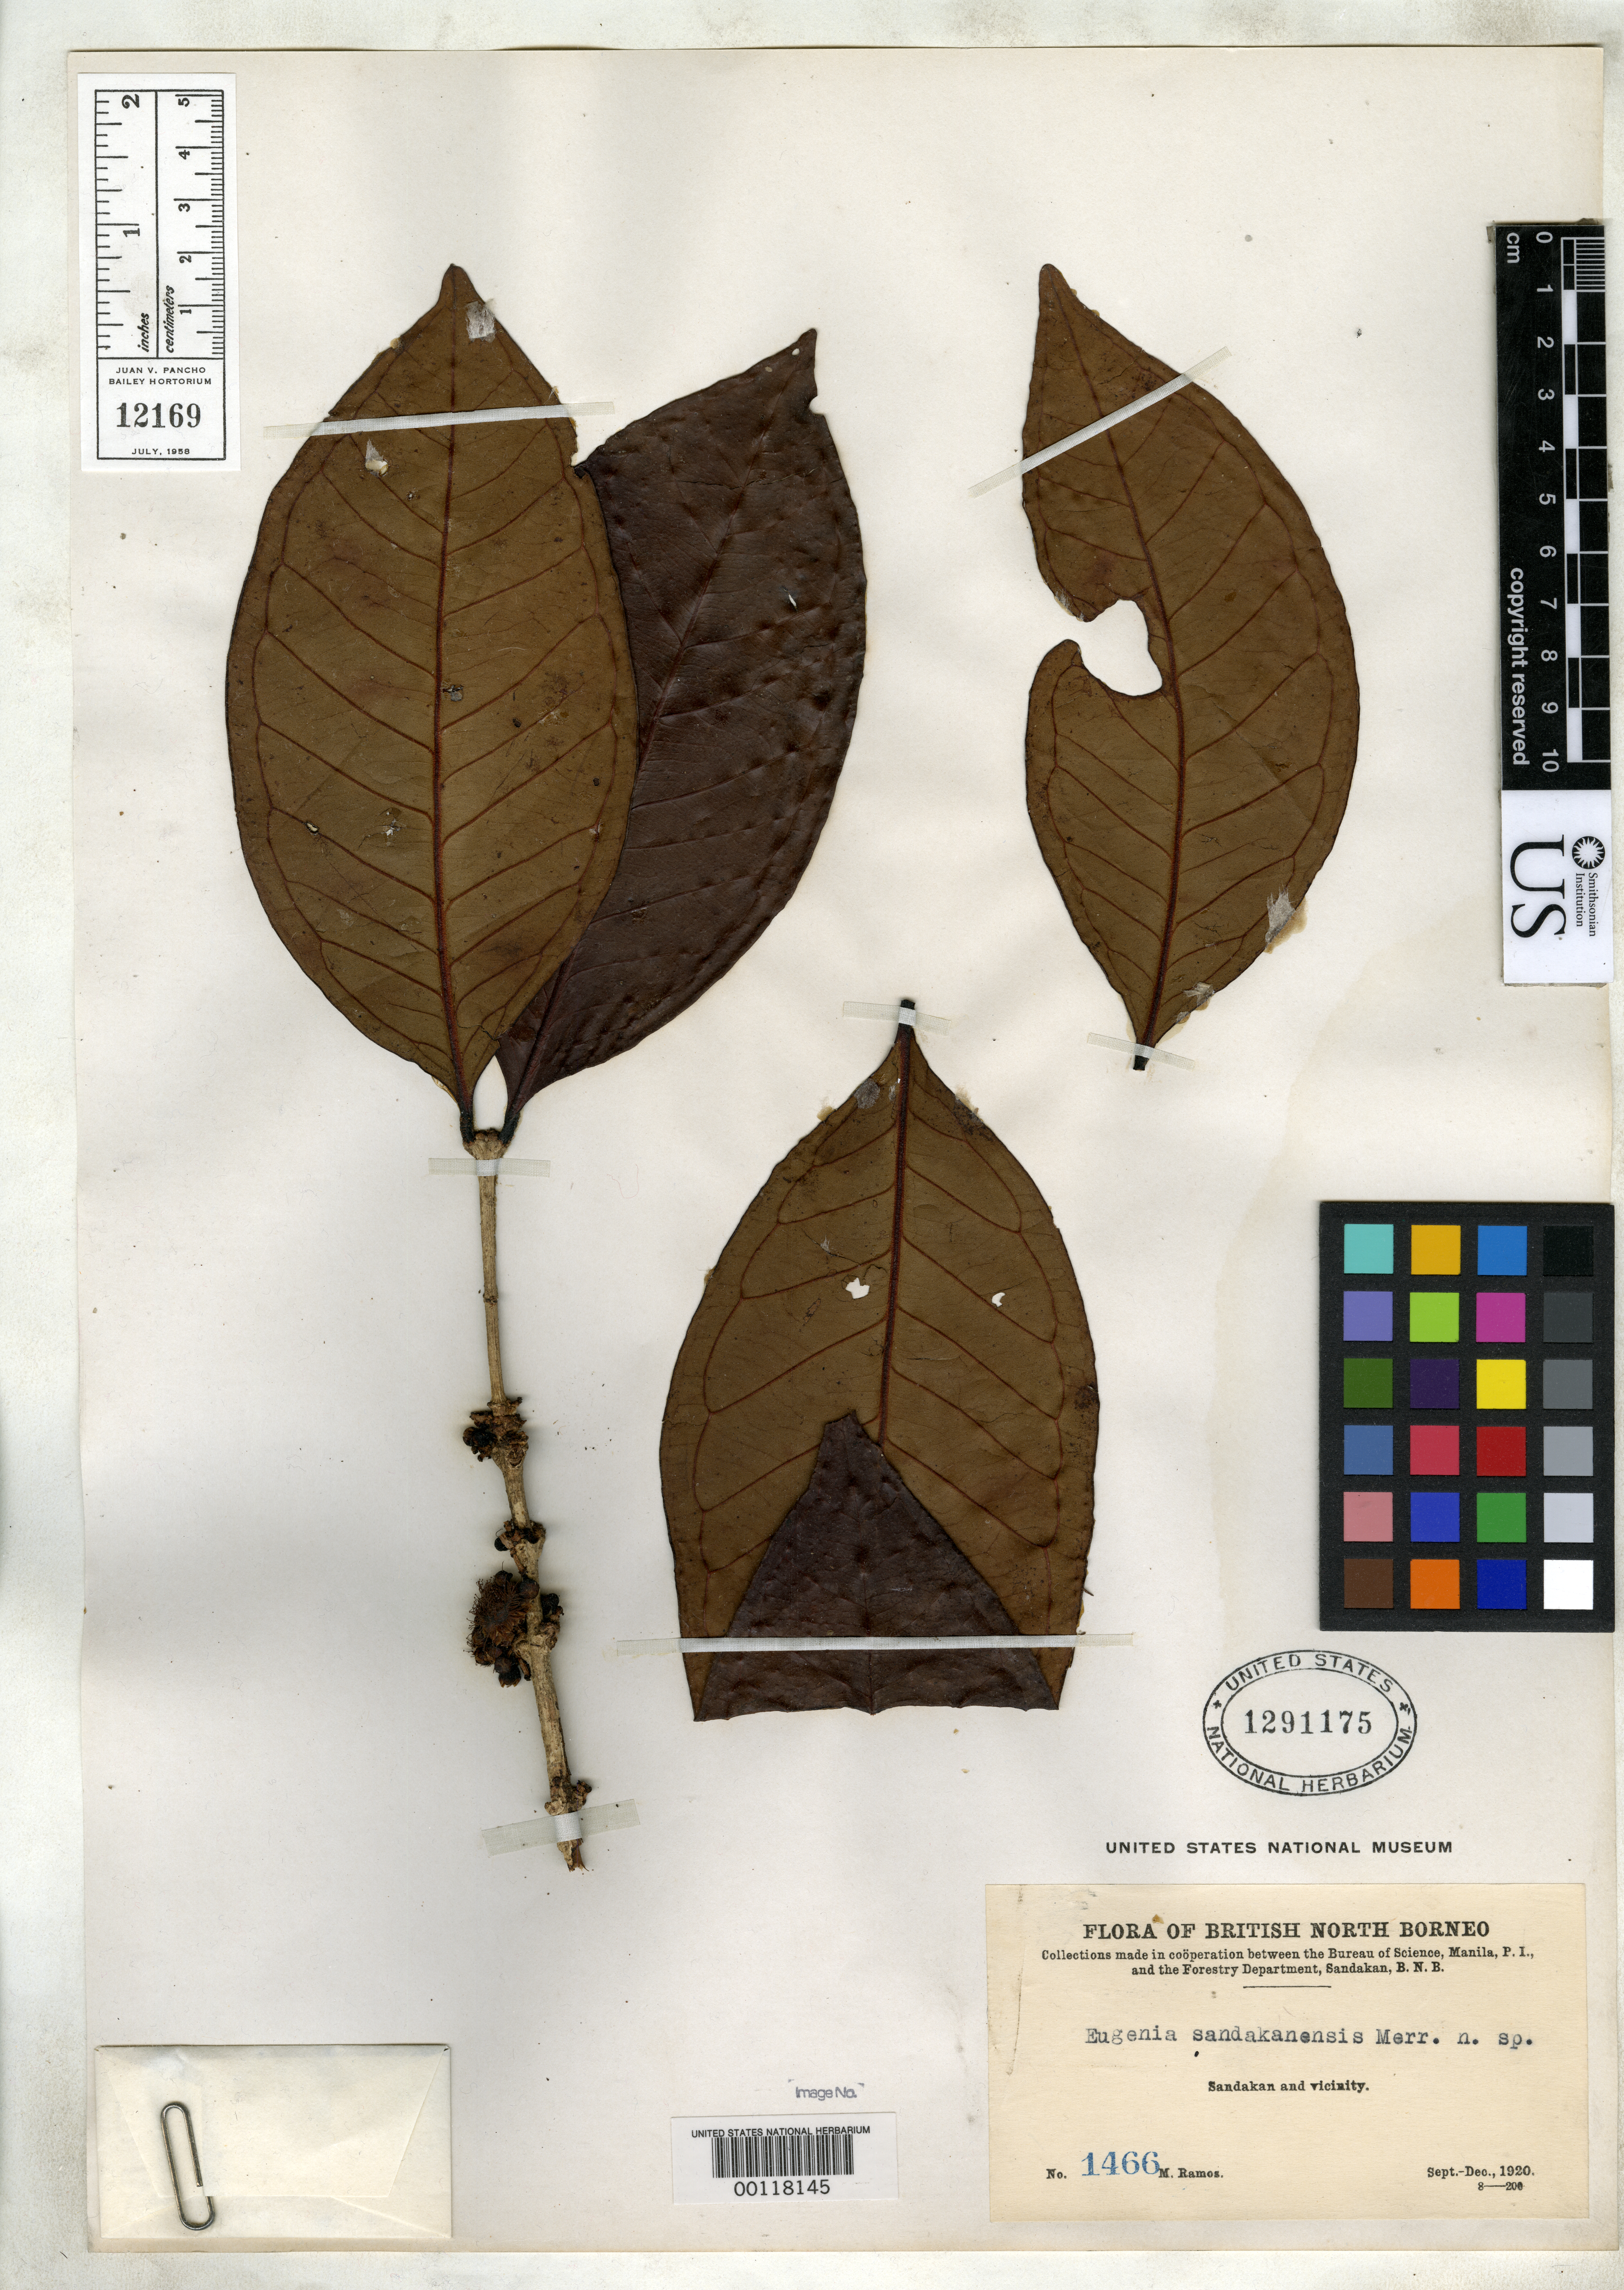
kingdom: Plantae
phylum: Tracheophyta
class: Magnoliopsida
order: Myrtales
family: Myrtaceae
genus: Eugenia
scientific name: Eugenia sandakanensis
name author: Merr.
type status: Isotype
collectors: M. Ramos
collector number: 1466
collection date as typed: Sep 1920 to -- Dec 1920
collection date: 1920-09/1920-12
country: Malaysia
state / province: Sabah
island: Borneo Island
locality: Sandakan & vicinity.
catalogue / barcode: US 1291175